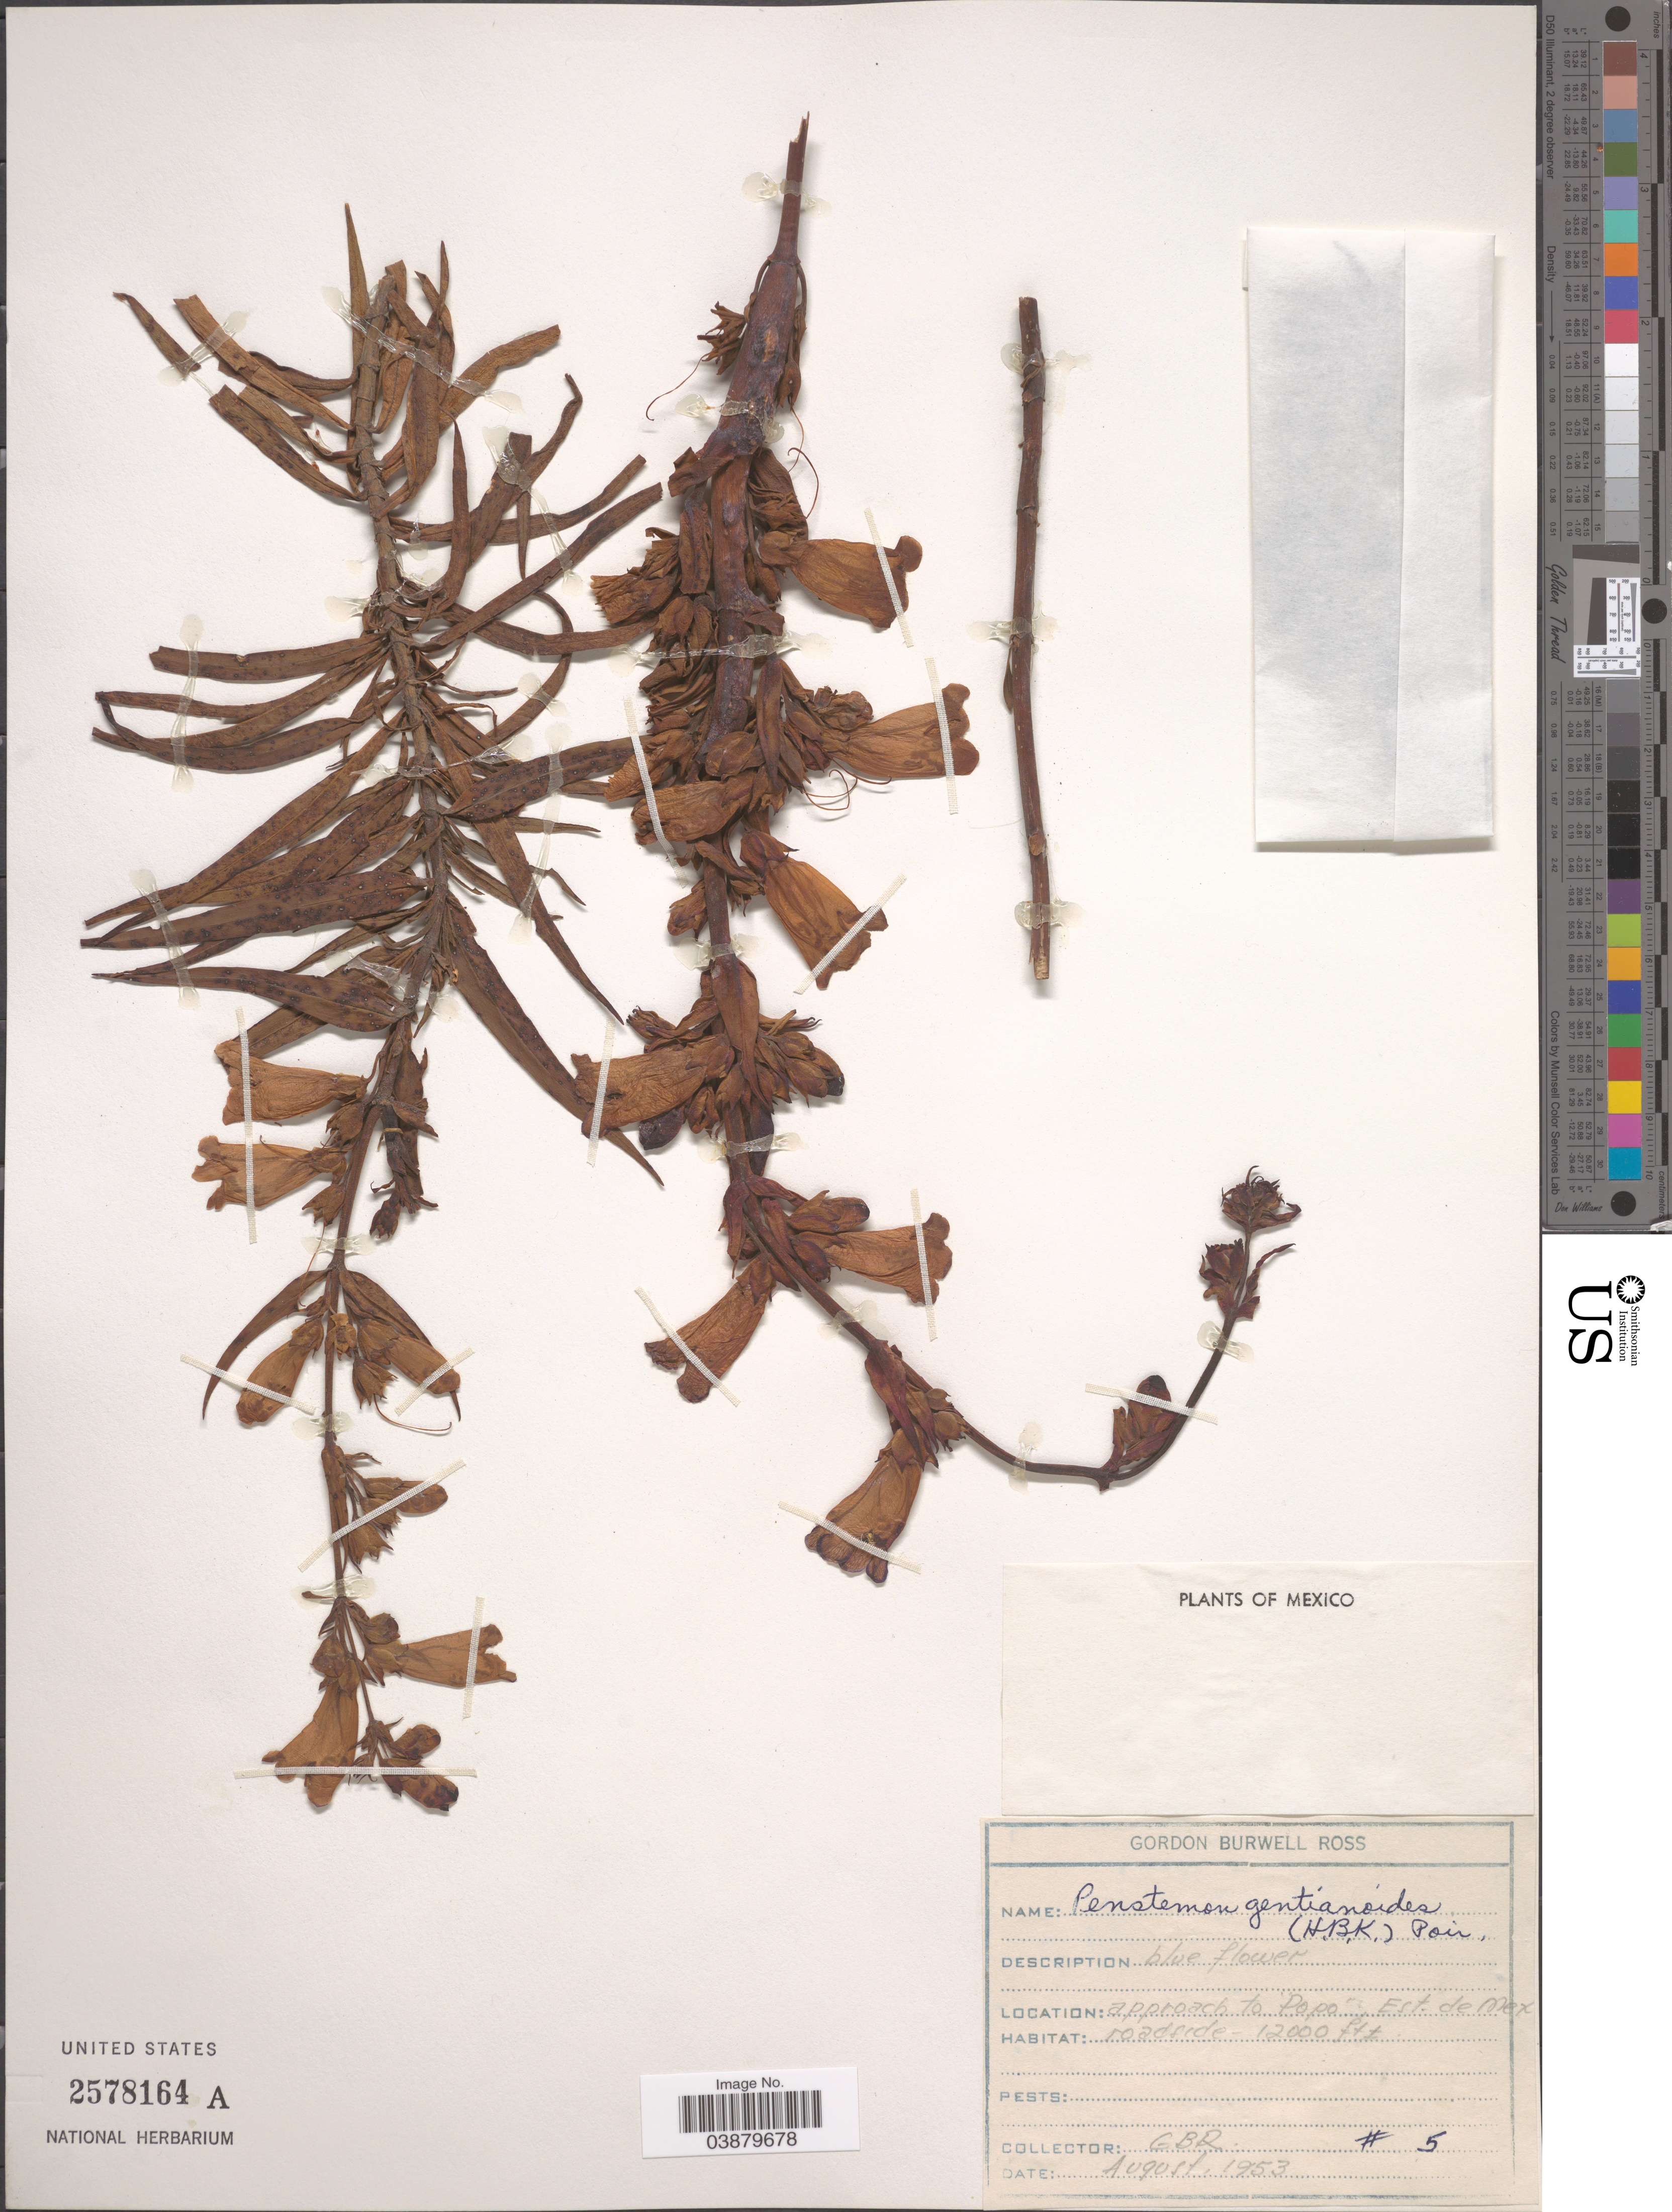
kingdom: Plantae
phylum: Tracheophyta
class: Magnoliopsida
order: Lamiales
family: Plantaginaceae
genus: Penstemon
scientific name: Penstemon gentianoides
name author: (Kunth) Poir.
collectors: G. B. Ross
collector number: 5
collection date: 1953-08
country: Mexico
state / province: México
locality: Approach to 'Popo'.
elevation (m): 3658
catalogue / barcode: US 2578164a